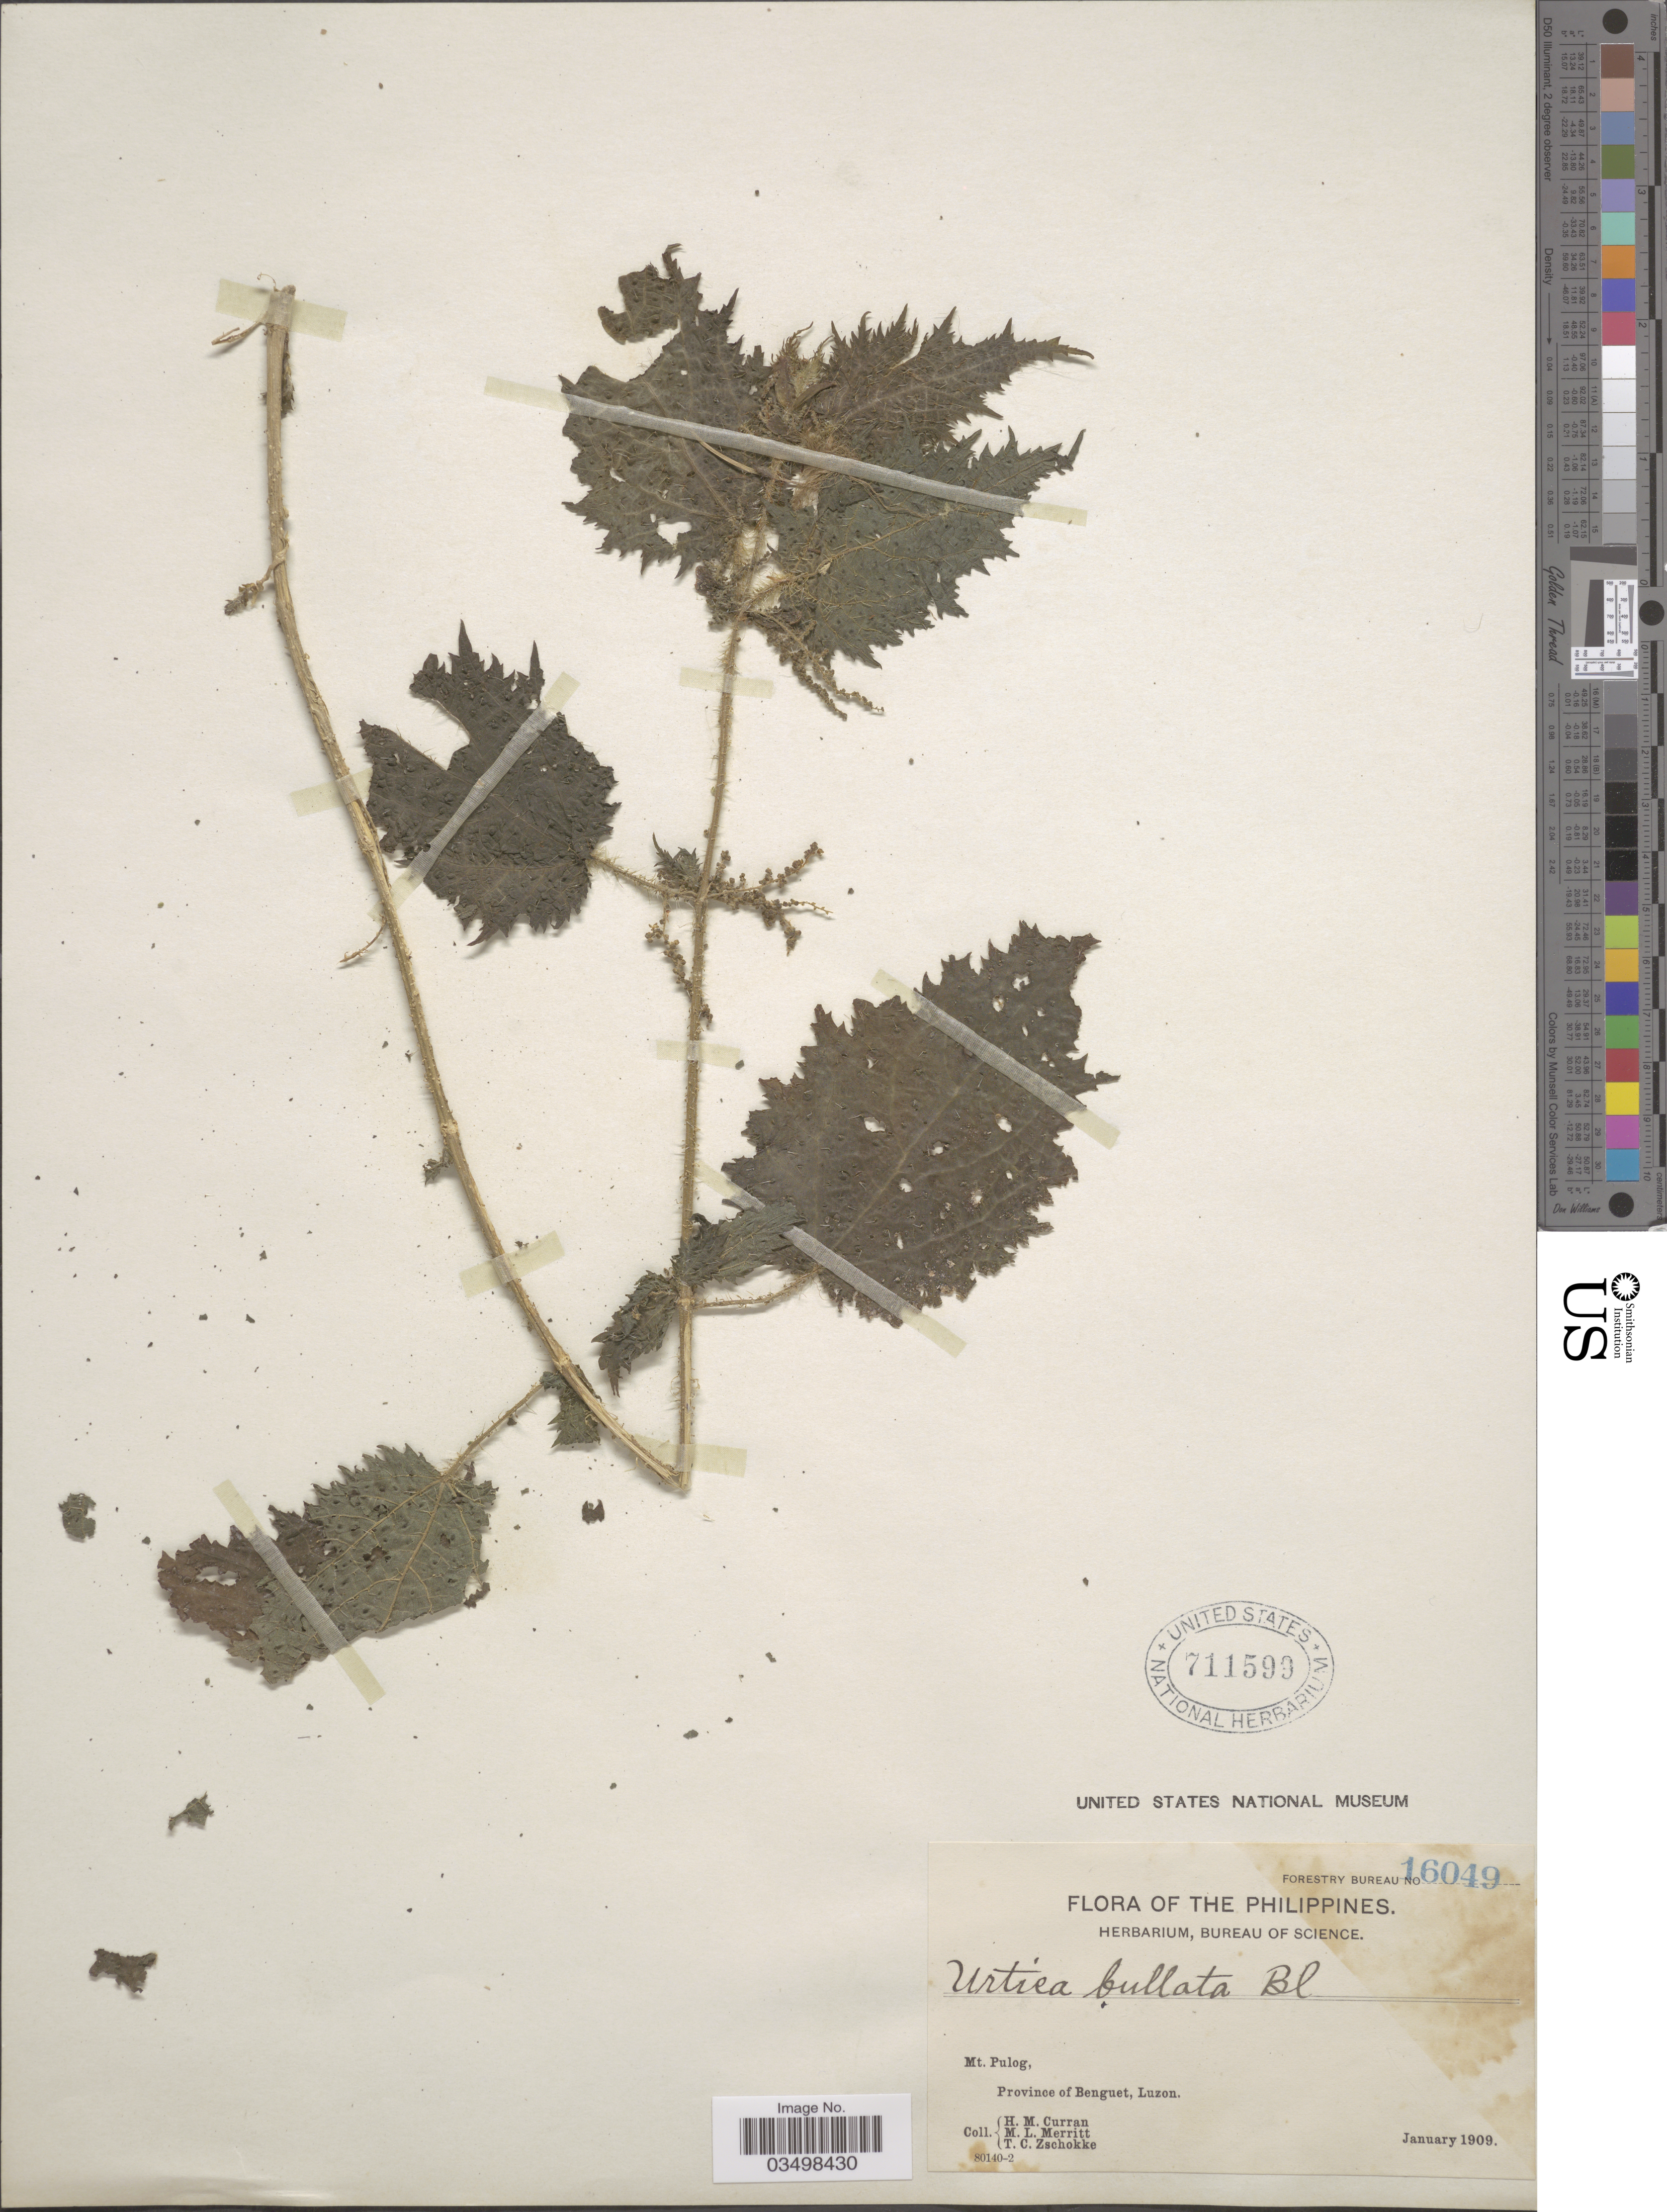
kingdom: Plantae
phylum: Tracheophyta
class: Magnoliopsida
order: Rosales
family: Urticaceae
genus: Urtica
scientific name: Urtica bullata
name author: Blume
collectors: H. M. Curran, M. L. Merritt & T. C. Zschokke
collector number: Forestry bureau 16049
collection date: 1909-01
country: Philippines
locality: Mt. Pulog, Province of Benguet, Luzon.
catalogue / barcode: US 711599